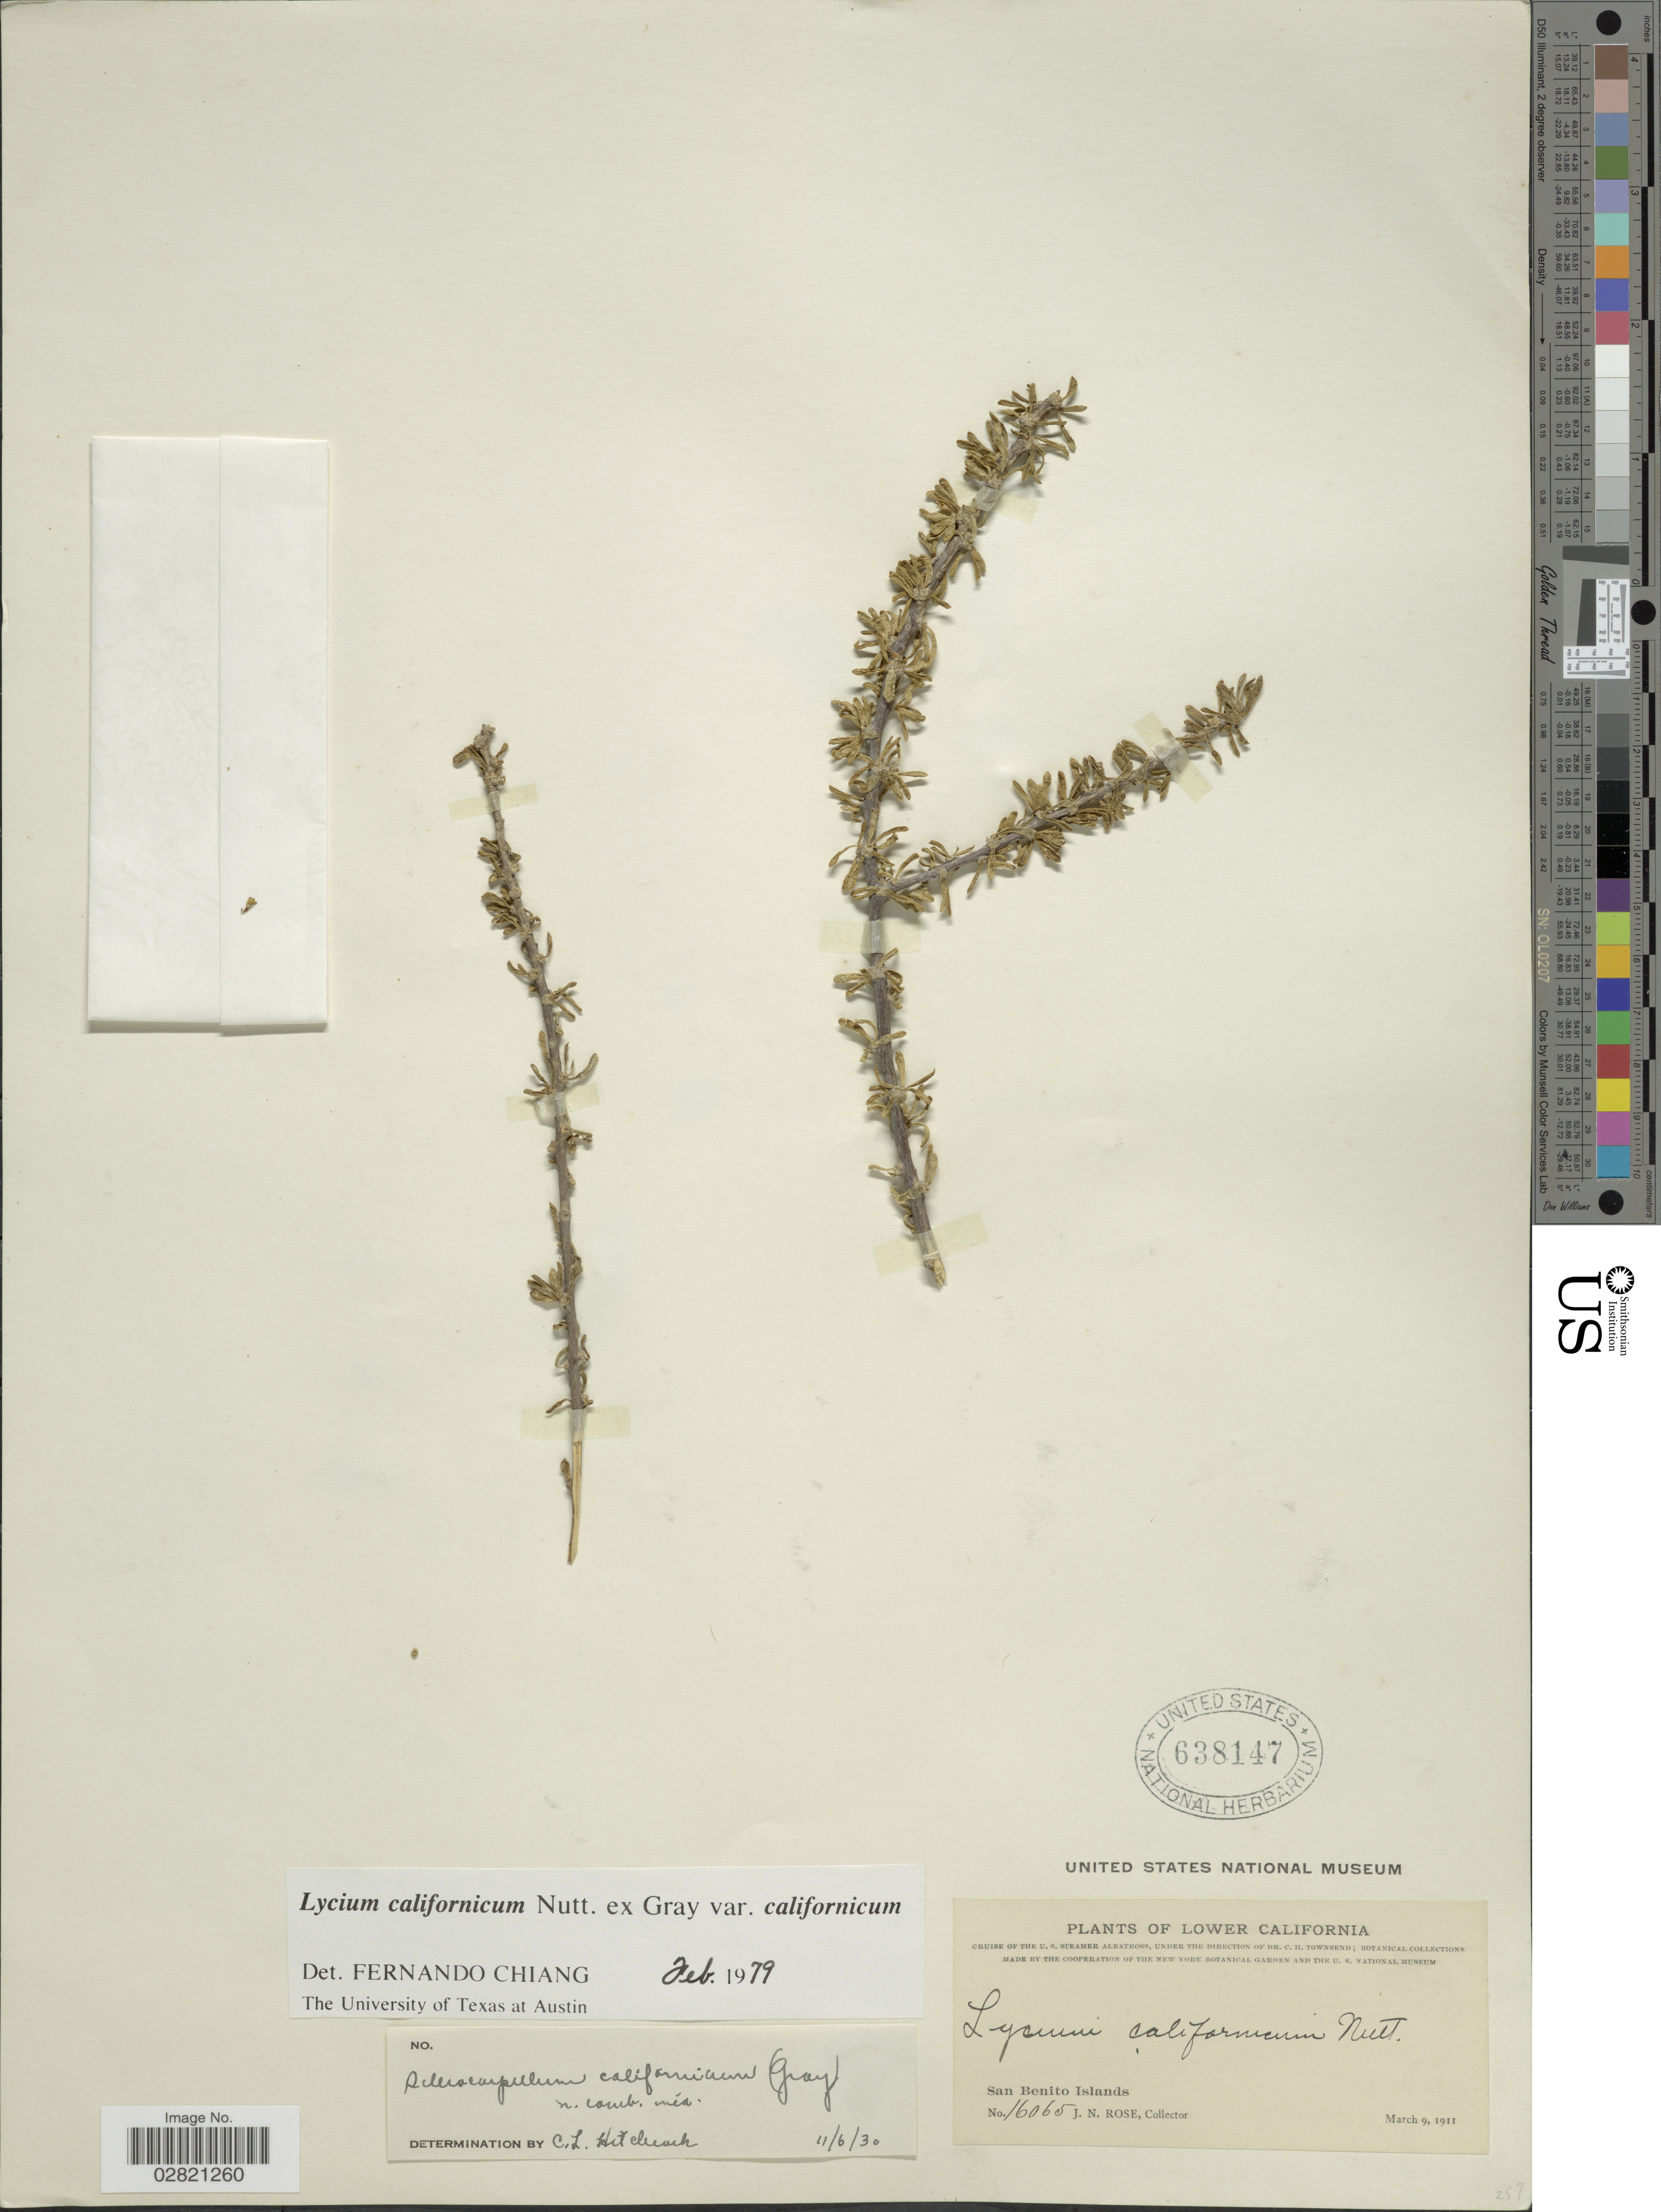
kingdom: Plantae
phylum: Tracheophyta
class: Magnoliopsida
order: Solanales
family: Solanaceae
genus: Lycium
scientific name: Lycium californicum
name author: Nutt. ex A. Gray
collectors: J. N. Rose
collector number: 16065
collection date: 1911-03-09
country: Mexico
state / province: Baja California Norte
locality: Lower California, San Benito Islands.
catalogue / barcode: US 638147